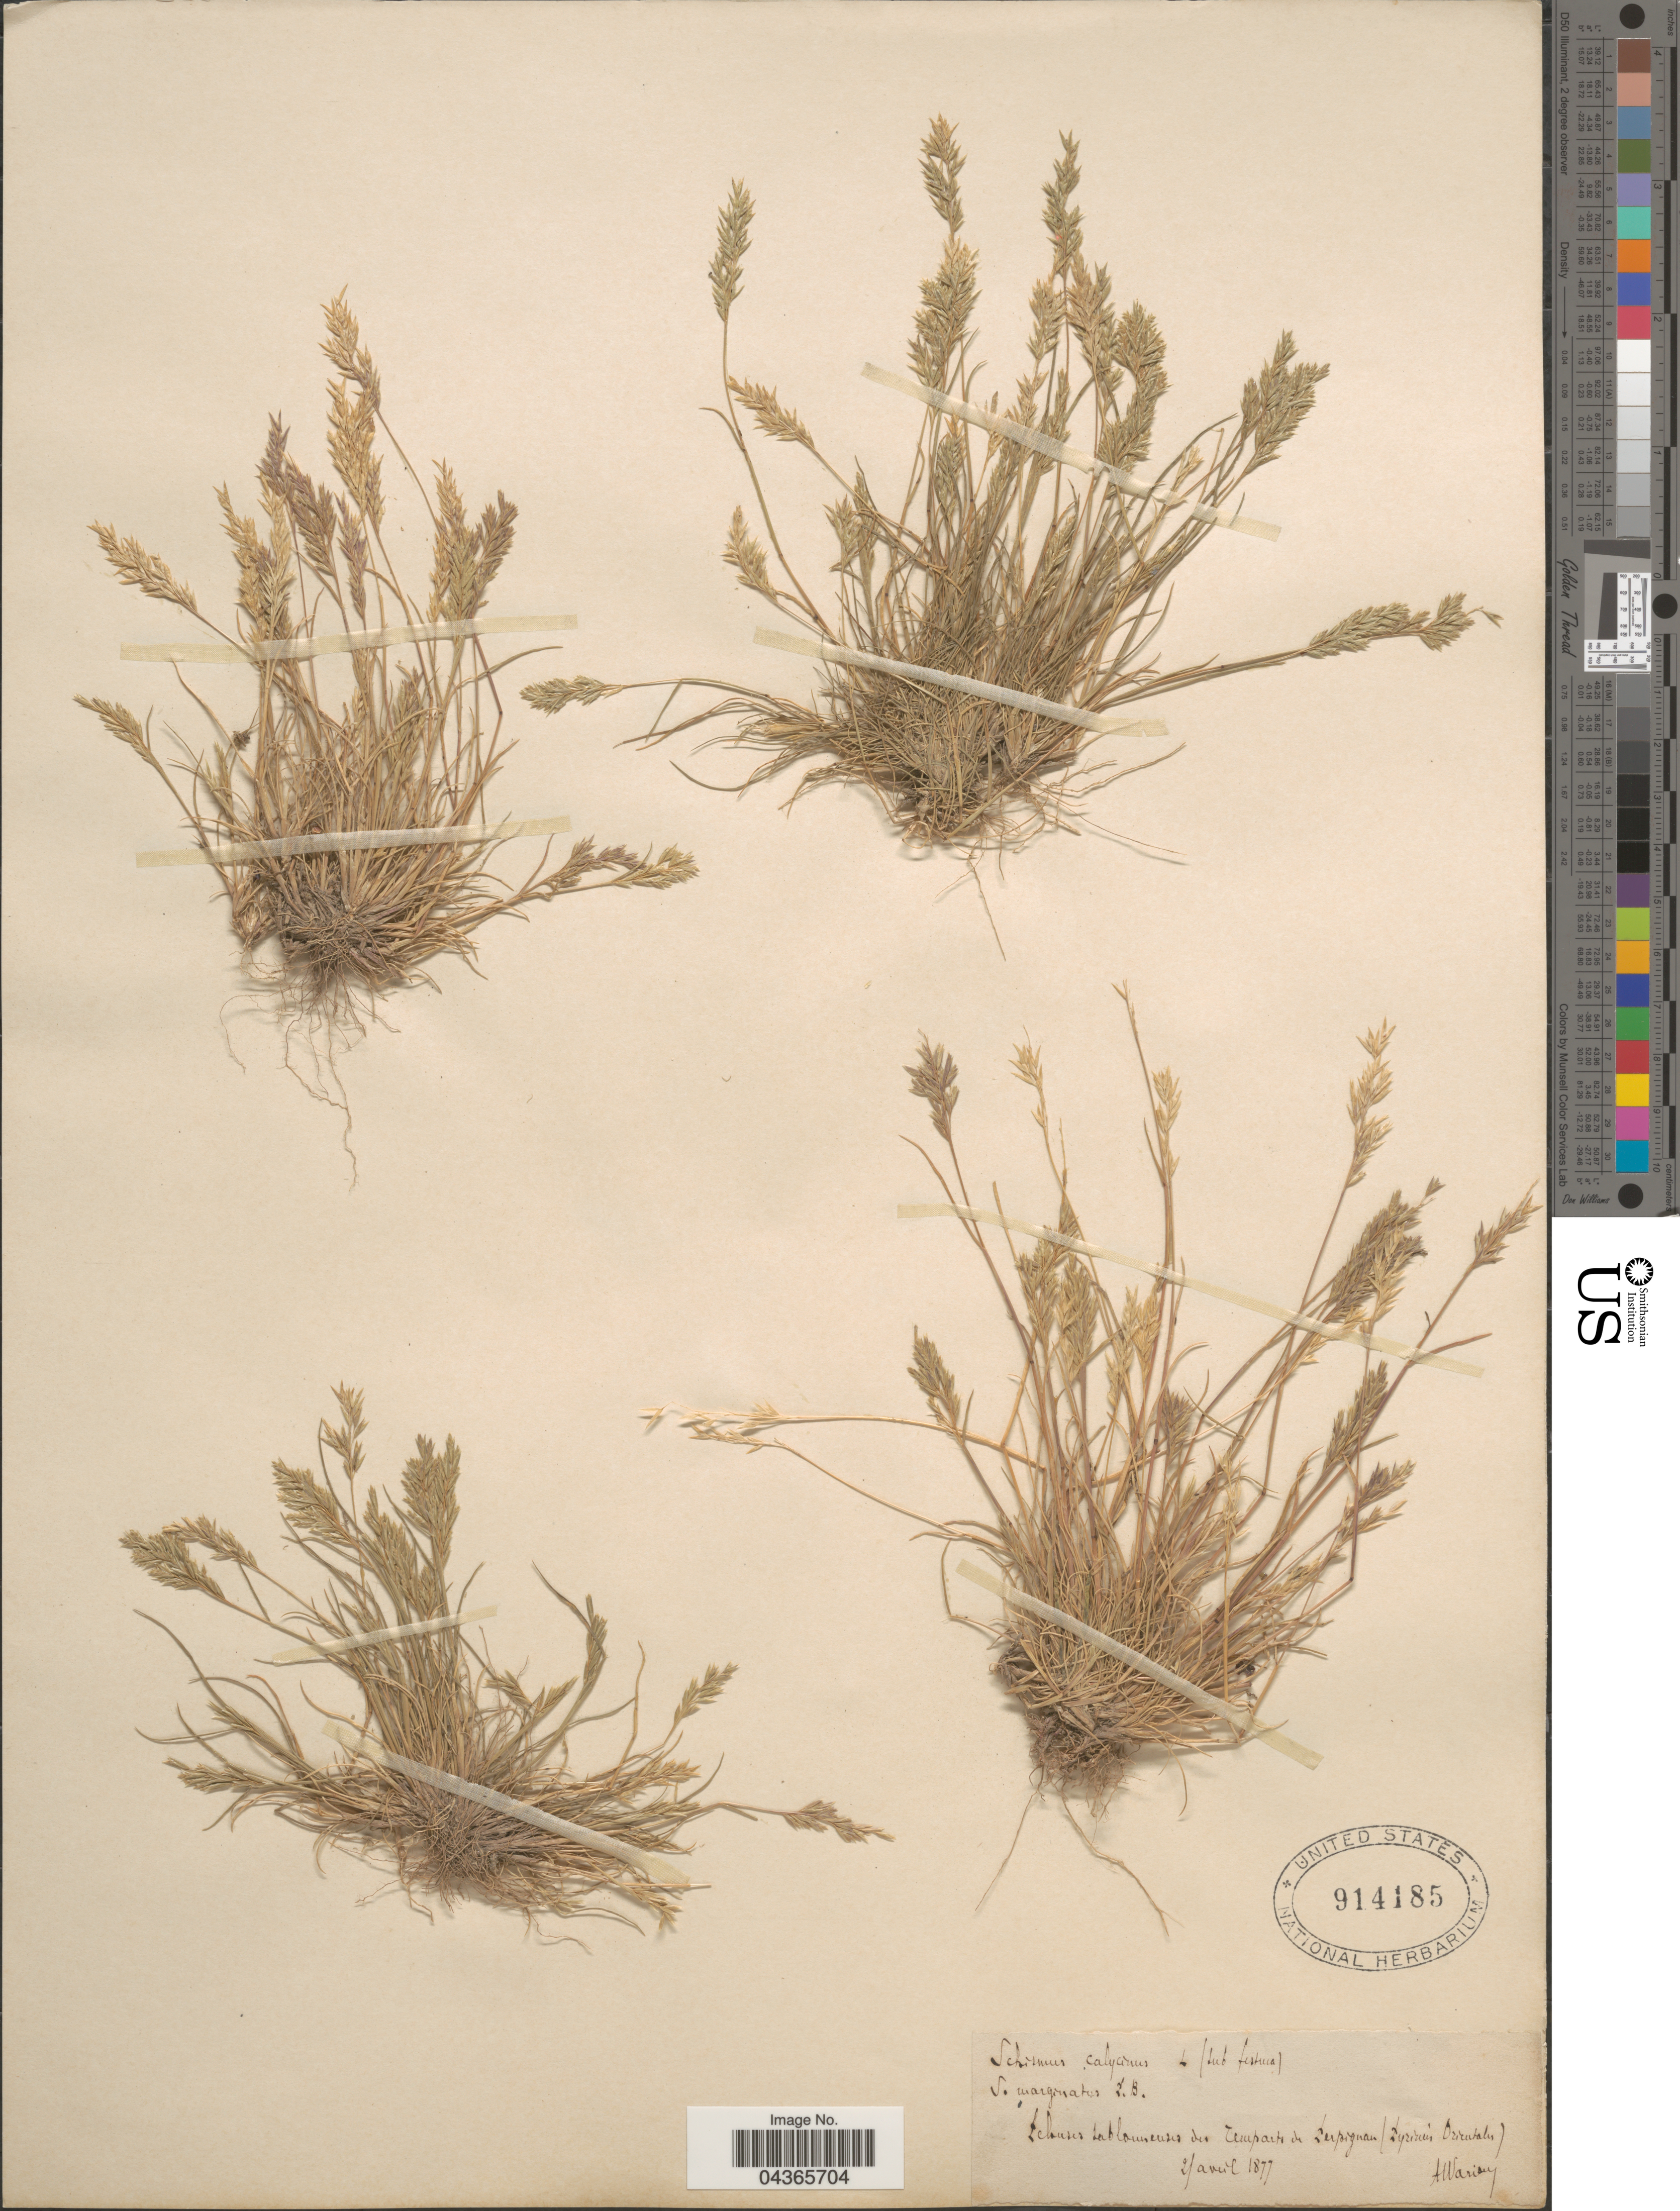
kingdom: Plantae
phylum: Tracheophyta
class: Liliopsida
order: Poales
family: Poaceae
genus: Schismus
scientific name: Schismus barbatus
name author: (L.) Thell.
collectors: A. Warion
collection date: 1877-04-25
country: France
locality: Lehuses sablonneuses des Temparts de Lerpignan (Pyrenées Orientales). [interpreted]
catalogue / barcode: US 914185